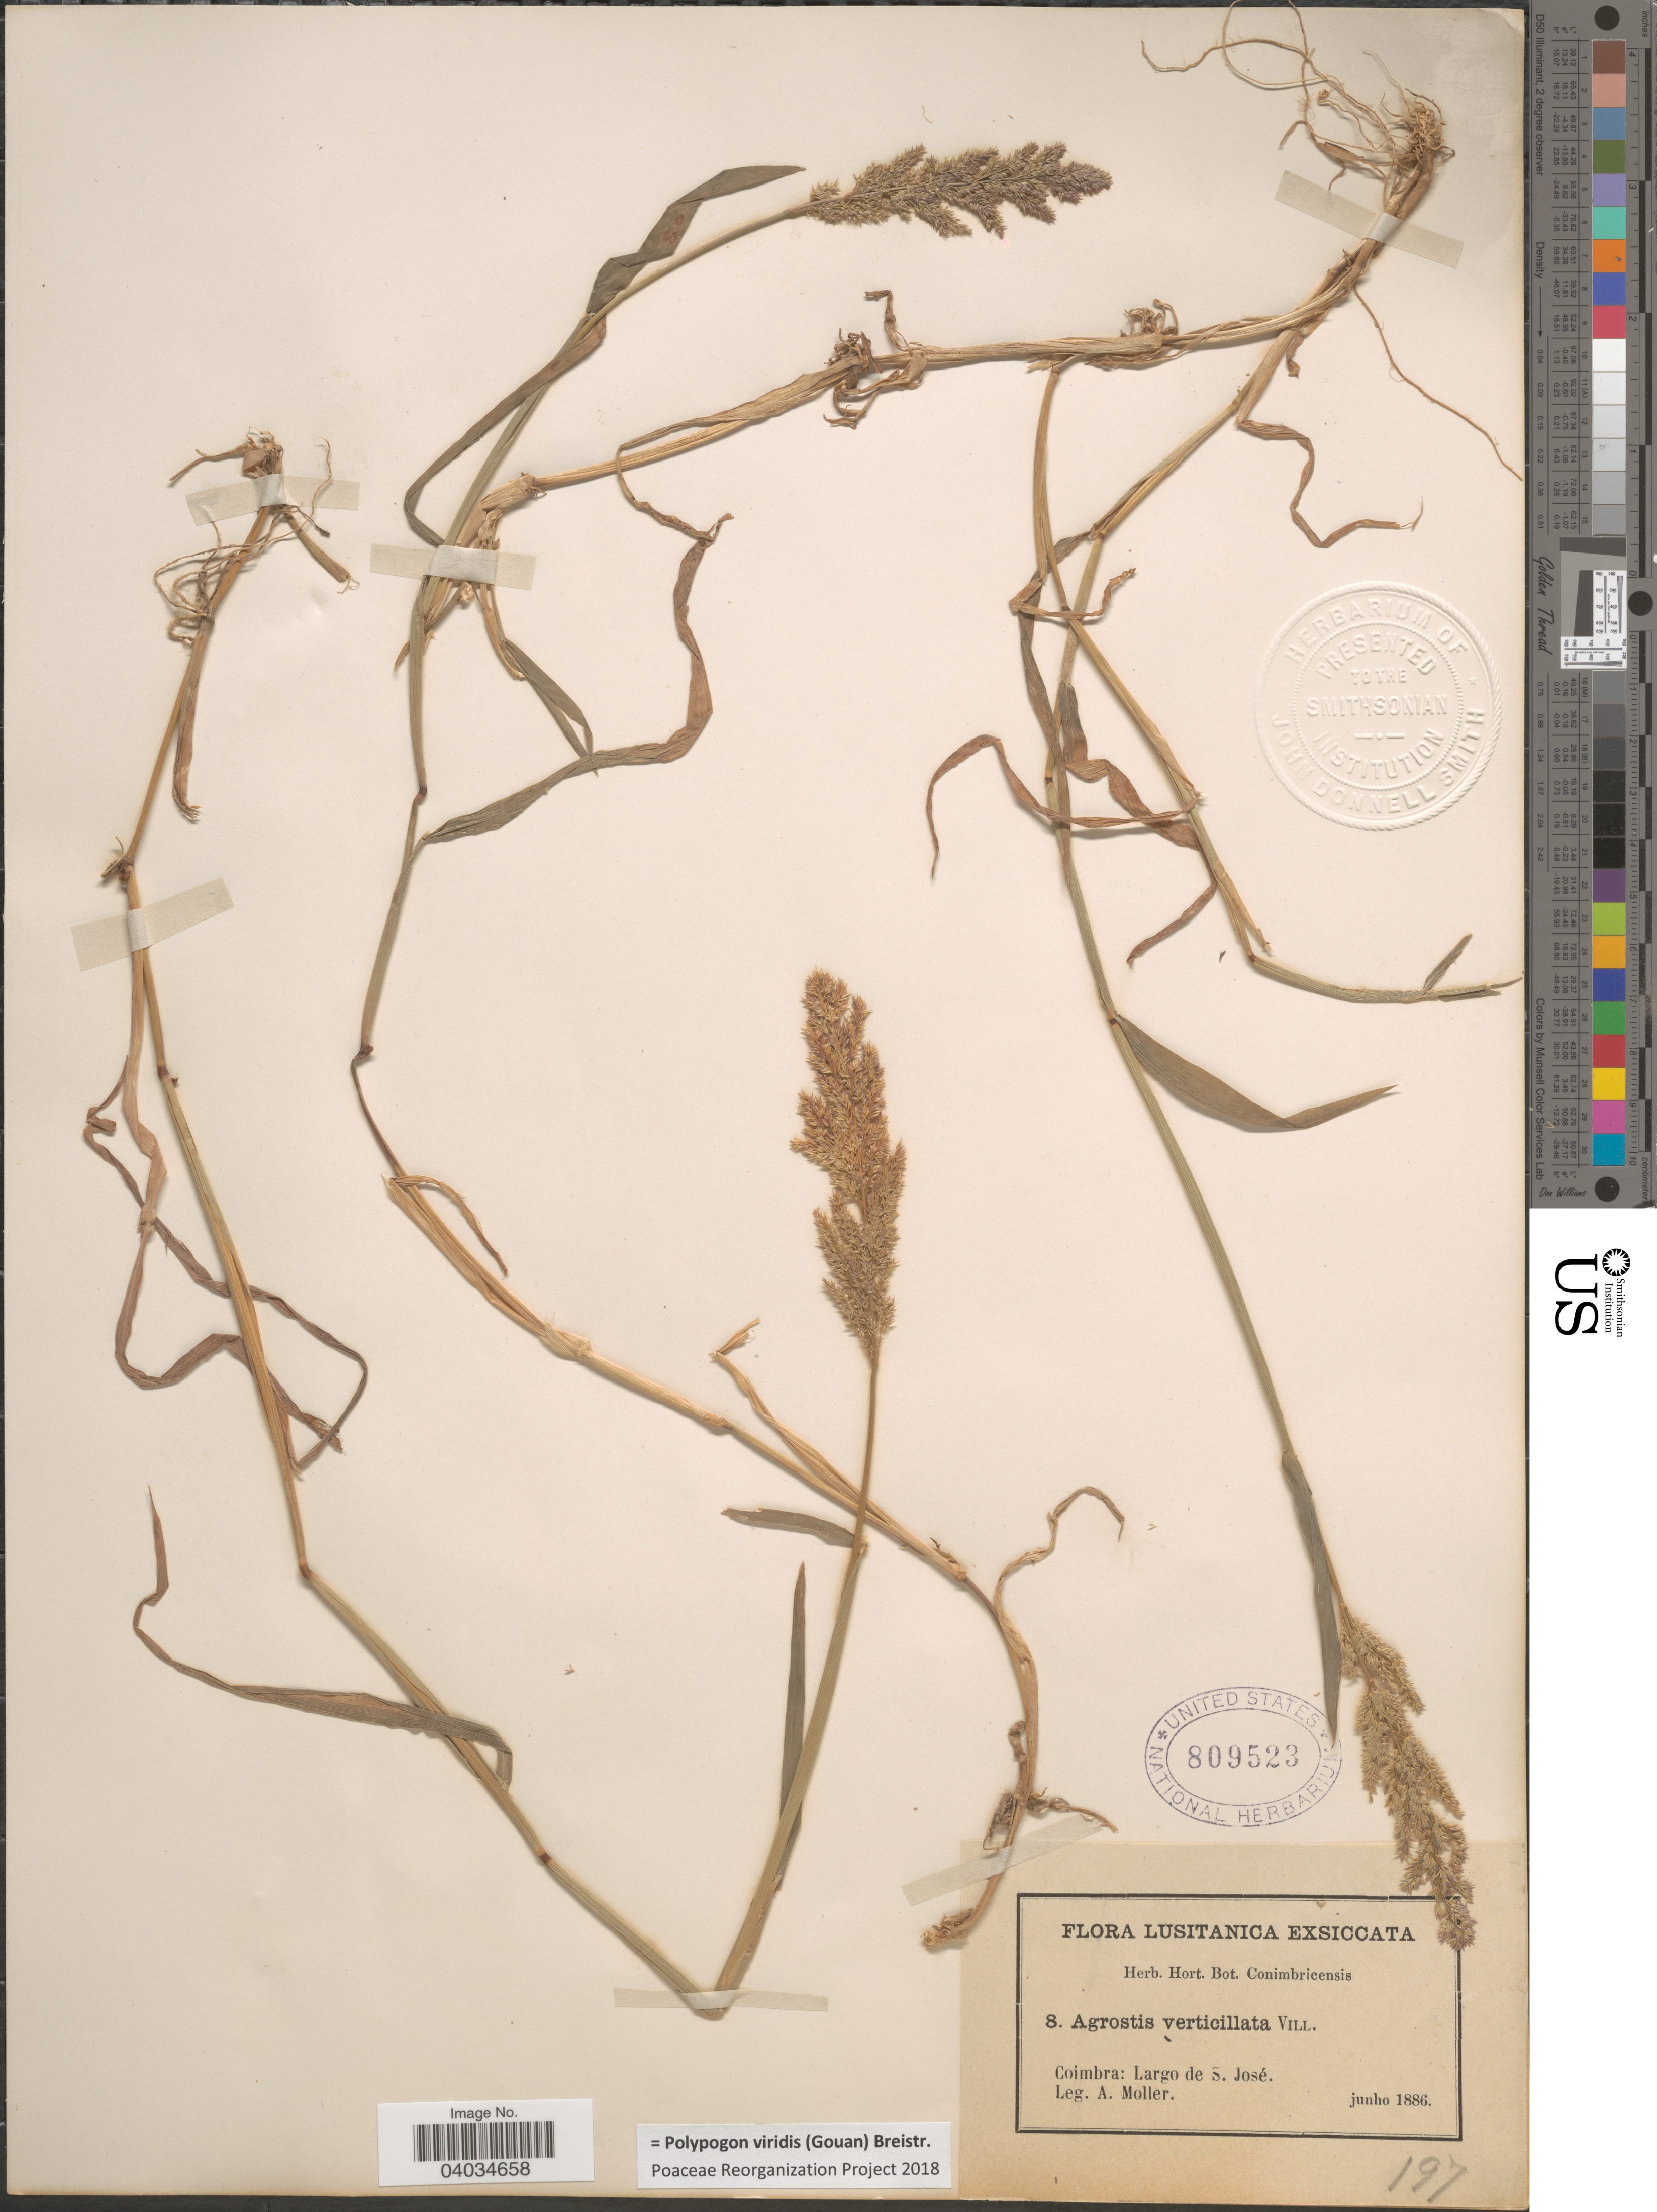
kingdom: Plantae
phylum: Tracheophyta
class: Liliopsida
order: Poales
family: Poaceae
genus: Polypogon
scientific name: Polypogon viridis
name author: (Gouan) Breistroffer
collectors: A. Moller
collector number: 8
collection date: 1886-06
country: Portugal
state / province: Coimbra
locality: Lusitanica. Largo de S. José.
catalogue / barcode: US 809523